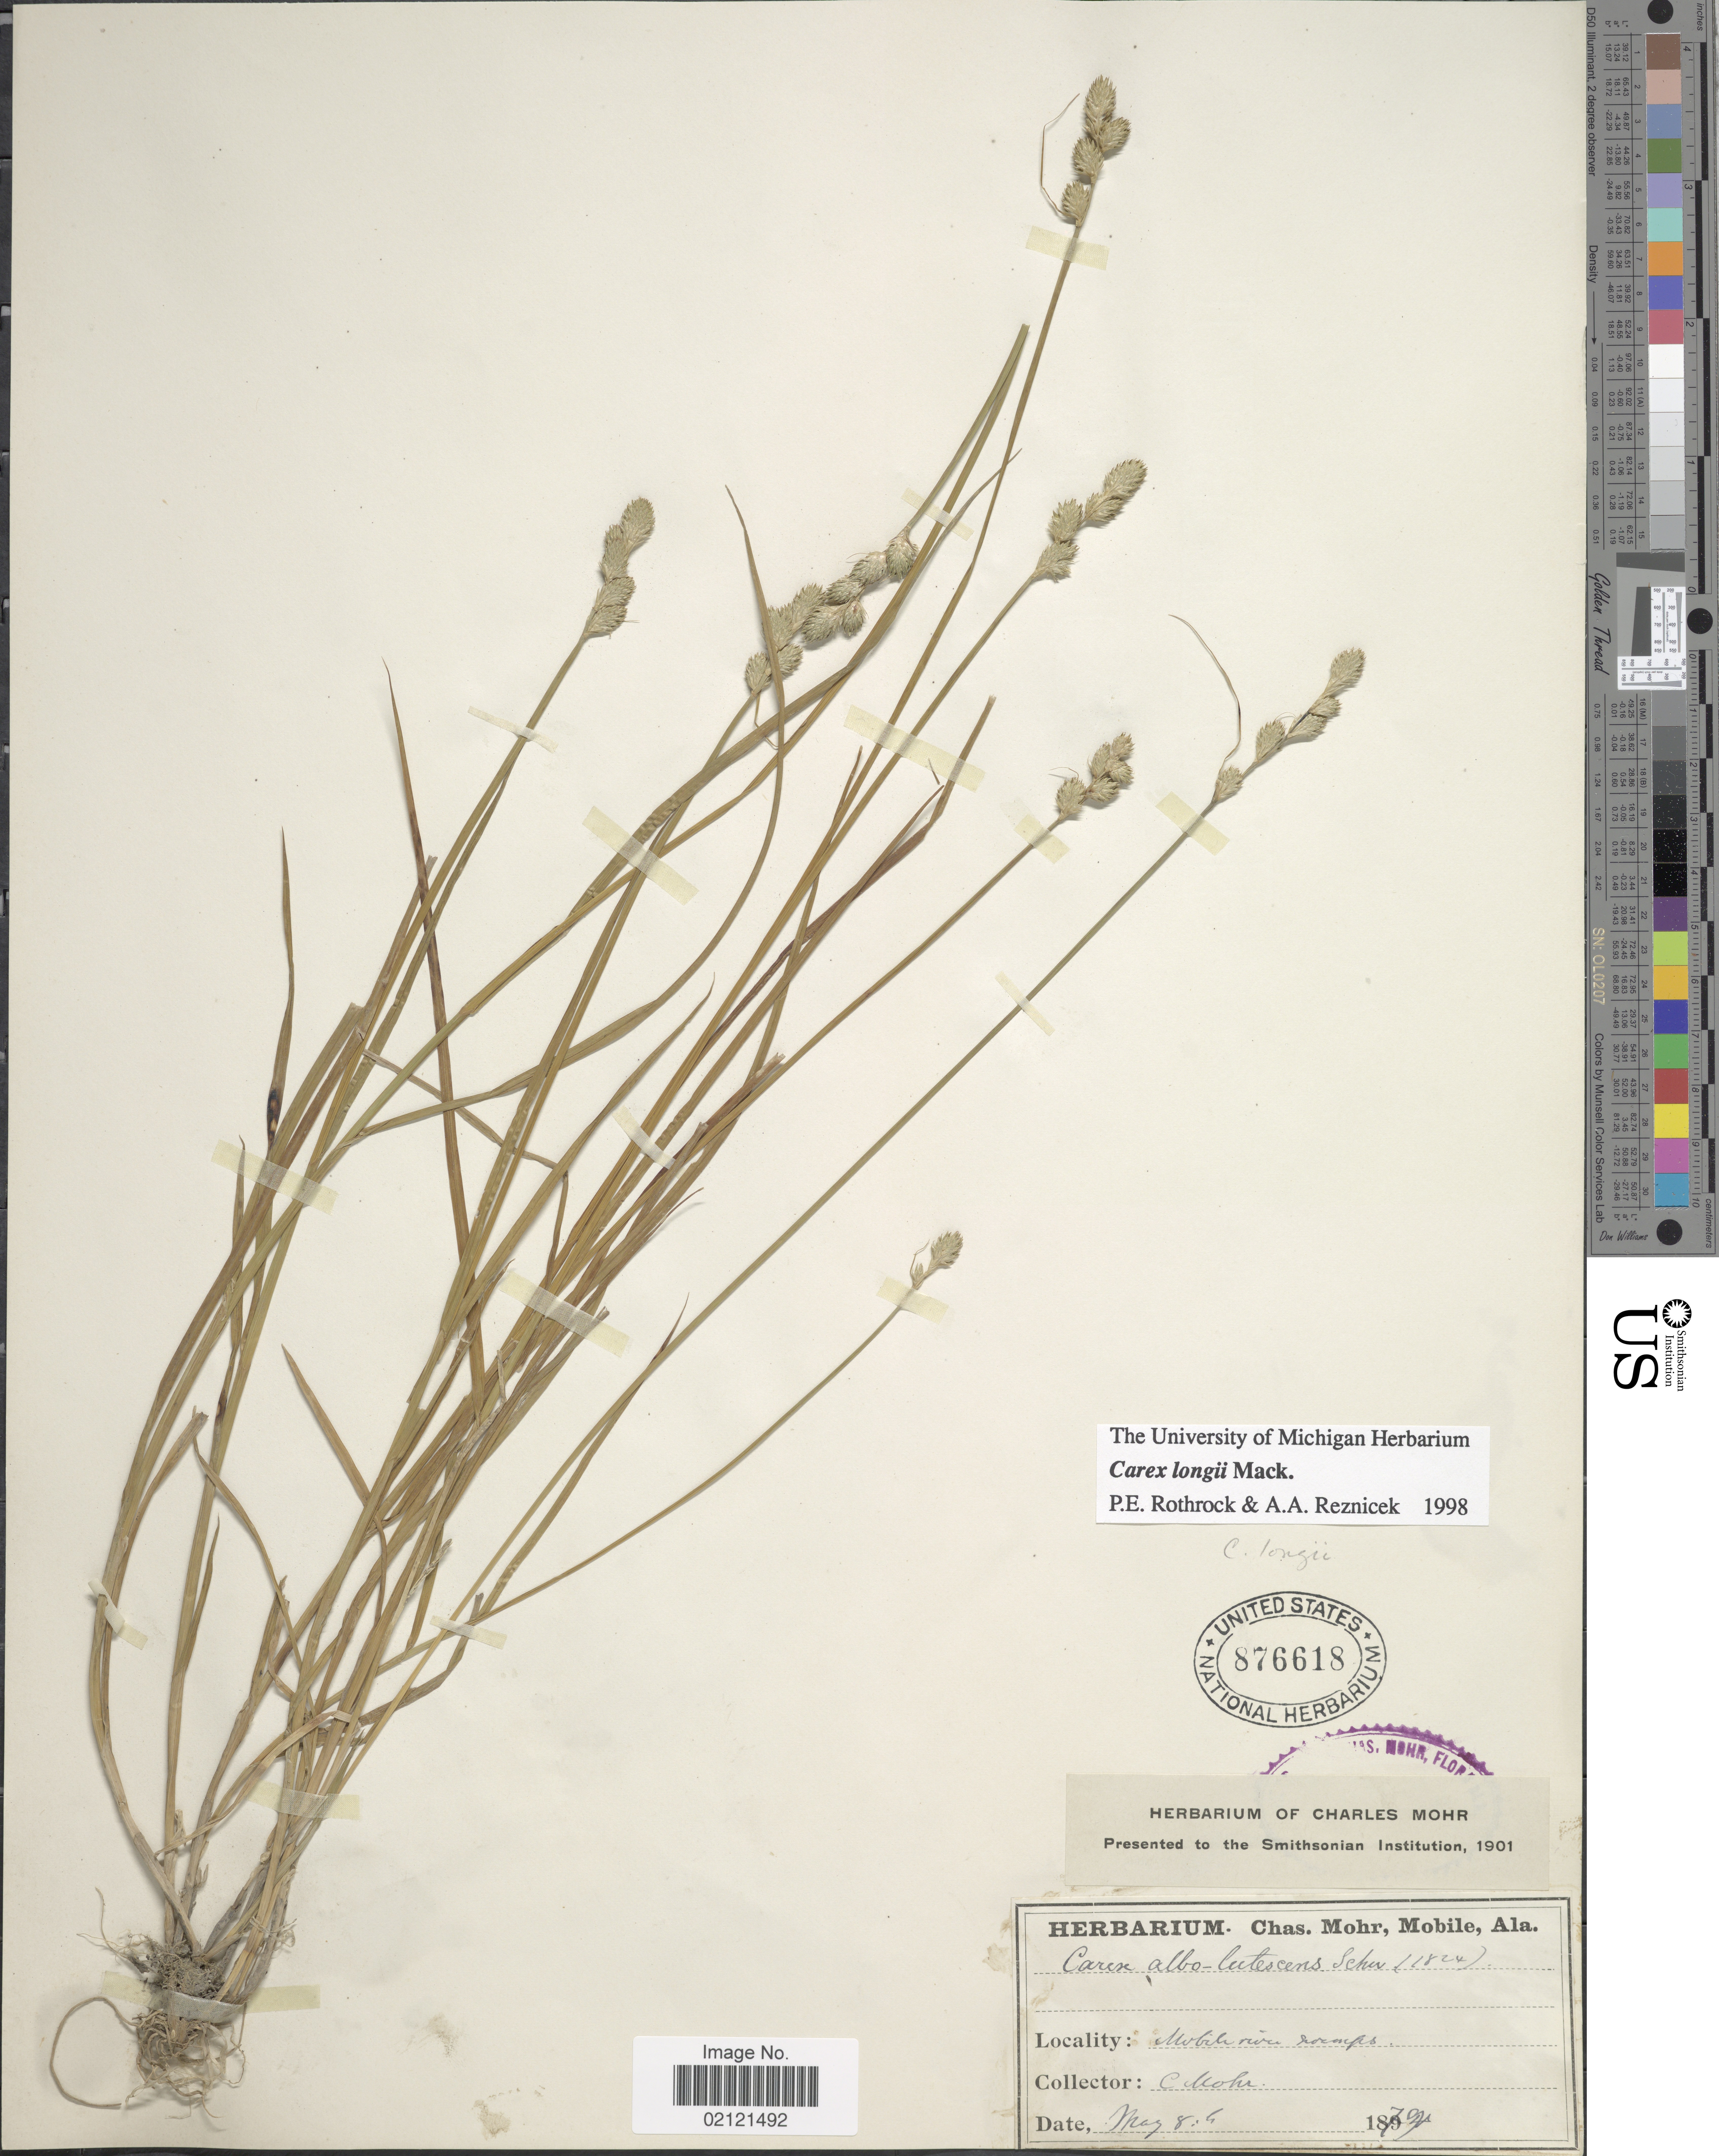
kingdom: Plantae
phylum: Tracheophyta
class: Liliopsida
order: Poales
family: Cyperaceae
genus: Carex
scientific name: Carex longii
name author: Mack.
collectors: C. T. Mohr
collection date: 1879-05-08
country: United States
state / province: Alabama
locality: Mobile river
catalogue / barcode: US 876618